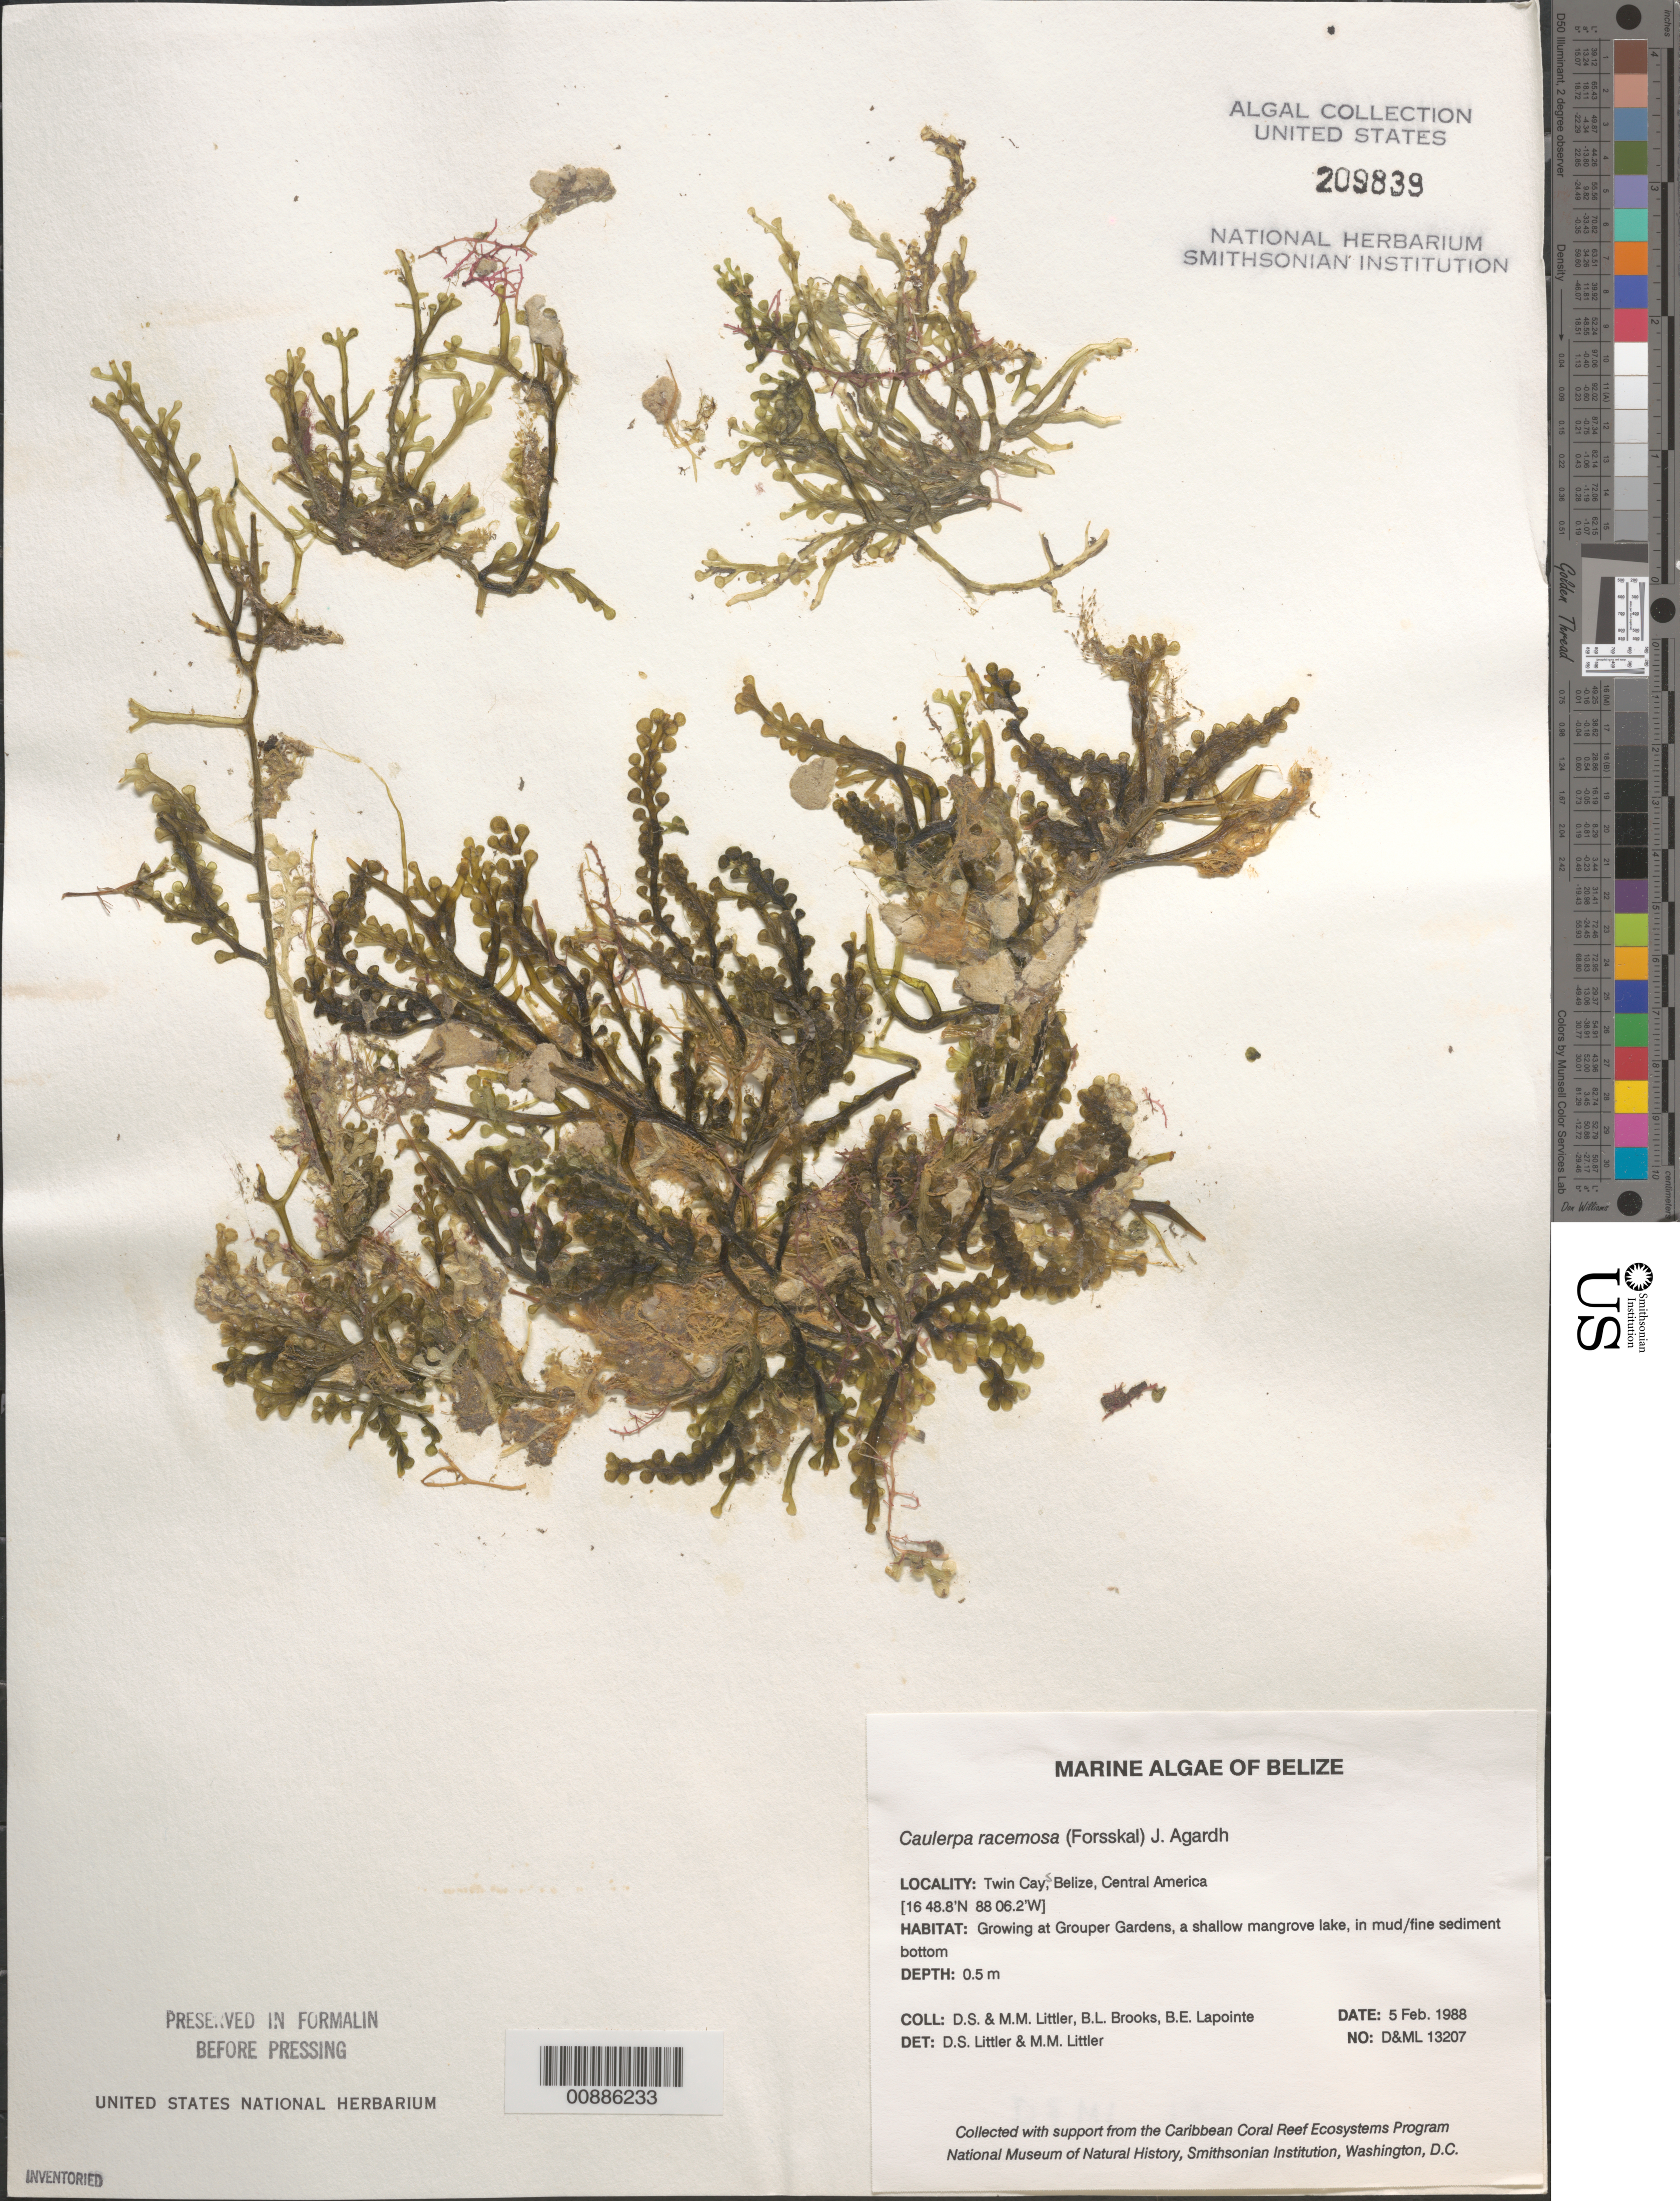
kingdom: Plantae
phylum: Chlorophyta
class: Ulvophyceae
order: Bryopsidales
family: Caulerpaceae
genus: Caulerpa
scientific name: Caulerpa racemosa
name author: (Forssk.) J. Agardh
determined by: Littler, D. S.; Littler, M. M.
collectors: D. S. Littler, M. M. Littler, B. Brooks & B. Lapointe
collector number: D&ML 13207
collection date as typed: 05 Feb 1988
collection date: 1988-02-05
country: Belize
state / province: Stann Creek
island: Twin Cays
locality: Grouper Gardens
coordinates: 16 48.8'N, 88 06.2'W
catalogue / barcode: US 209839